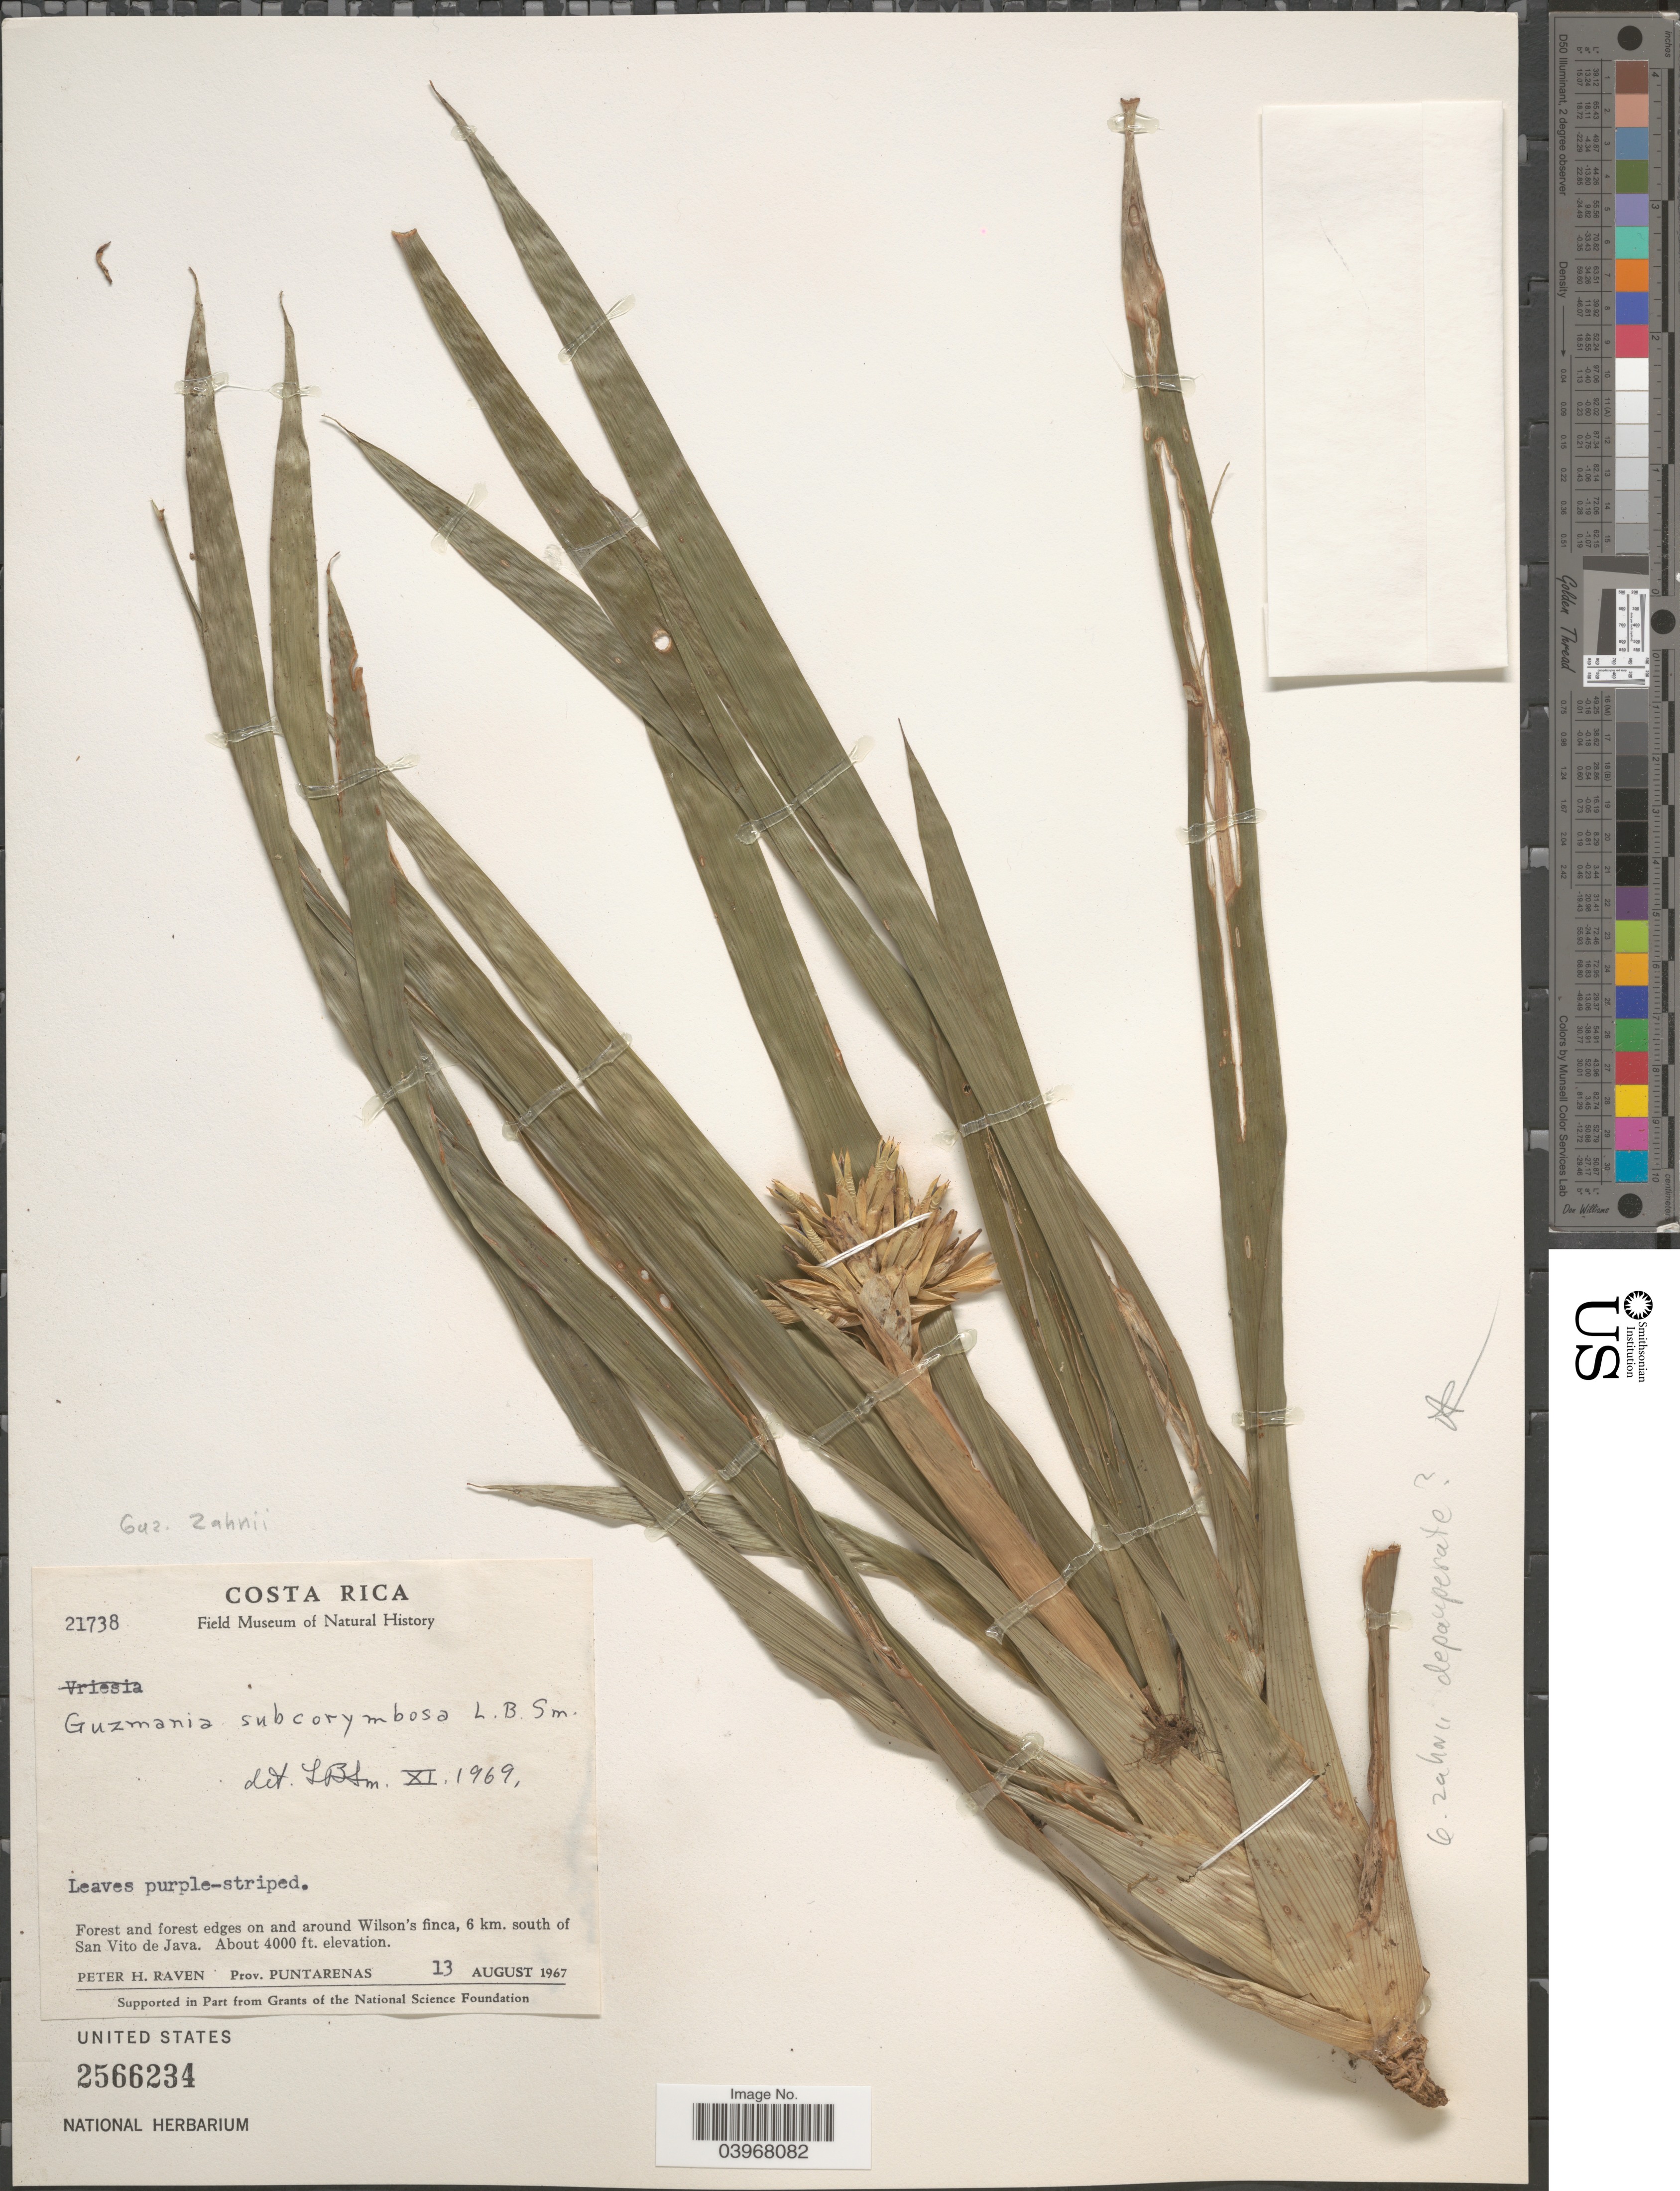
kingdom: Plantae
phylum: Tracheophyta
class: Liliopsida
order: Poales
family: Bromeliaceae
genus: Guzmania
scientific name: Guzmania subcorymbosa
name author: L.B. Sm.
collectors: P. Raven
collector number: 21738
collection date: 1967-08-13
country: Costa Rica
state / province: Puntarenas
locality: On and around Wilson's finca, 6 km. south of San Vito de Java.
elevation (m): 1219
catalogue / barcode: US 2566234